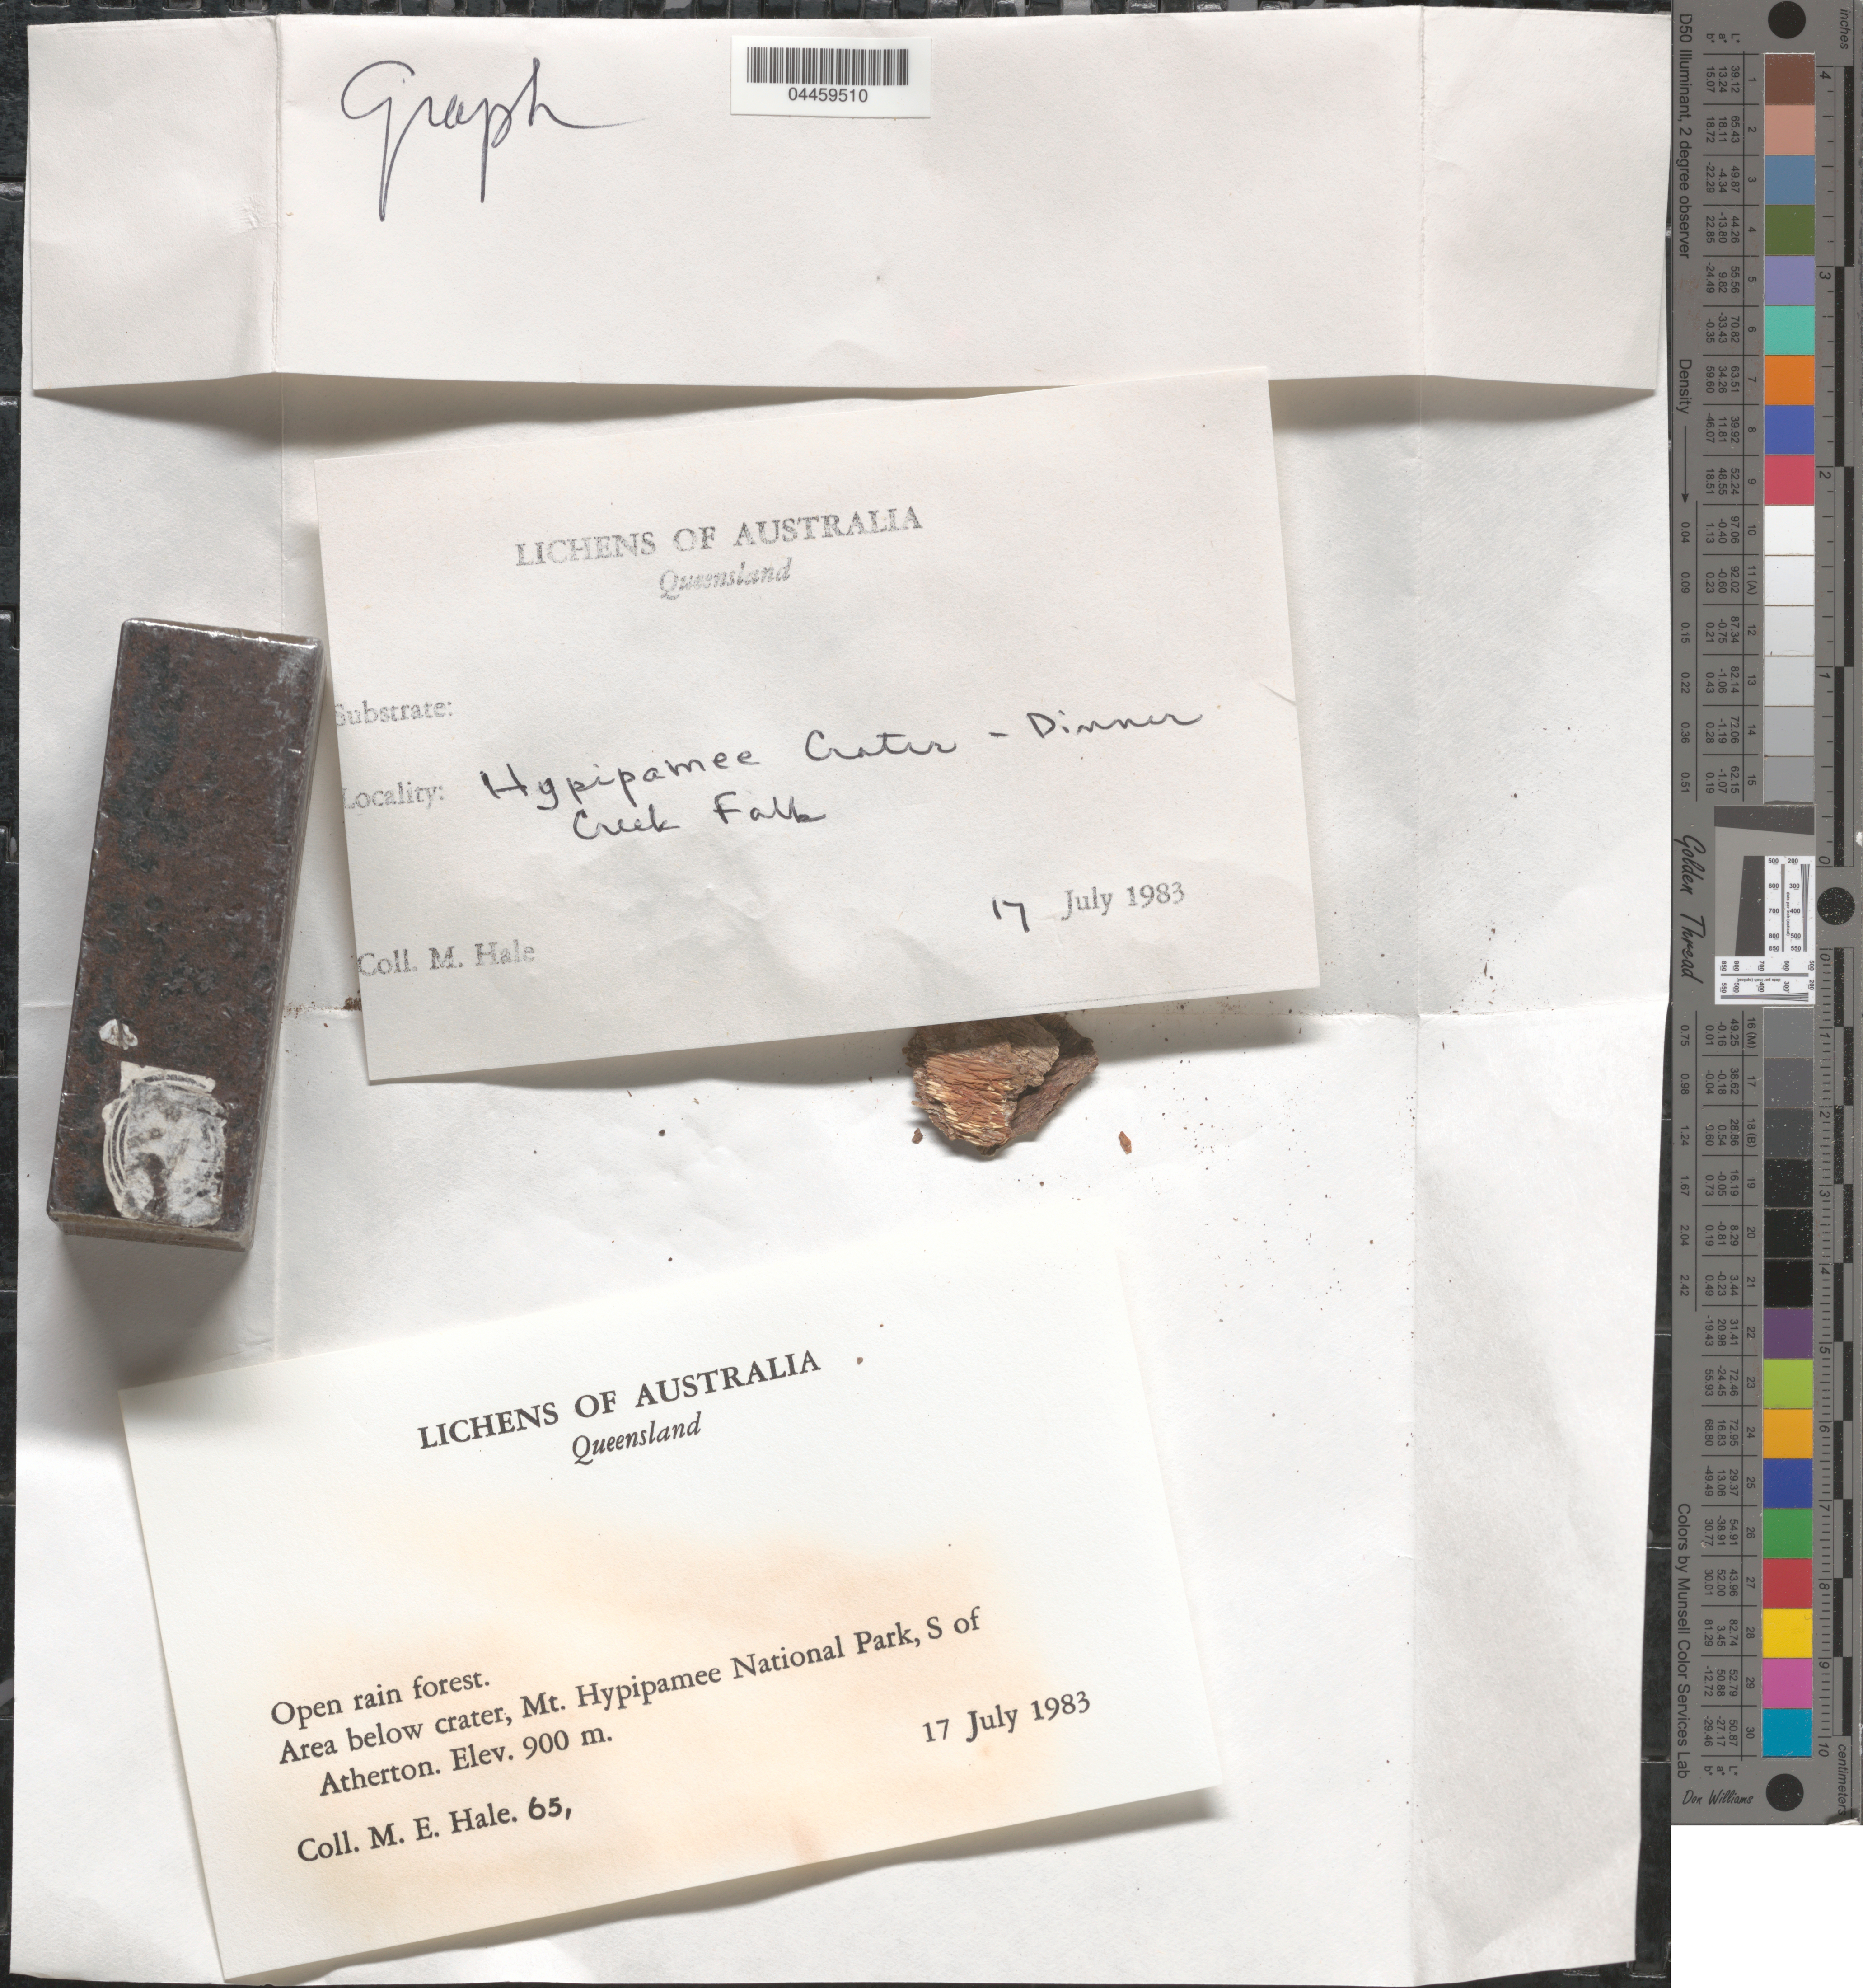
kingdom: Fungi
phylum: Ascomycota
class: Lecanoromycetes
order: Ostropales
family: Graphidaceae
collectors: M. Hale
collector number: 65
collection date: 1983-07-17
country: Australia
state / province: Queensland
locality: Open rain forest. Area below crater, Mt. Hypipamee National Park, S of Atherton. Hypipamee Crater - Dinner Creek Falls.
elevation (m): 900